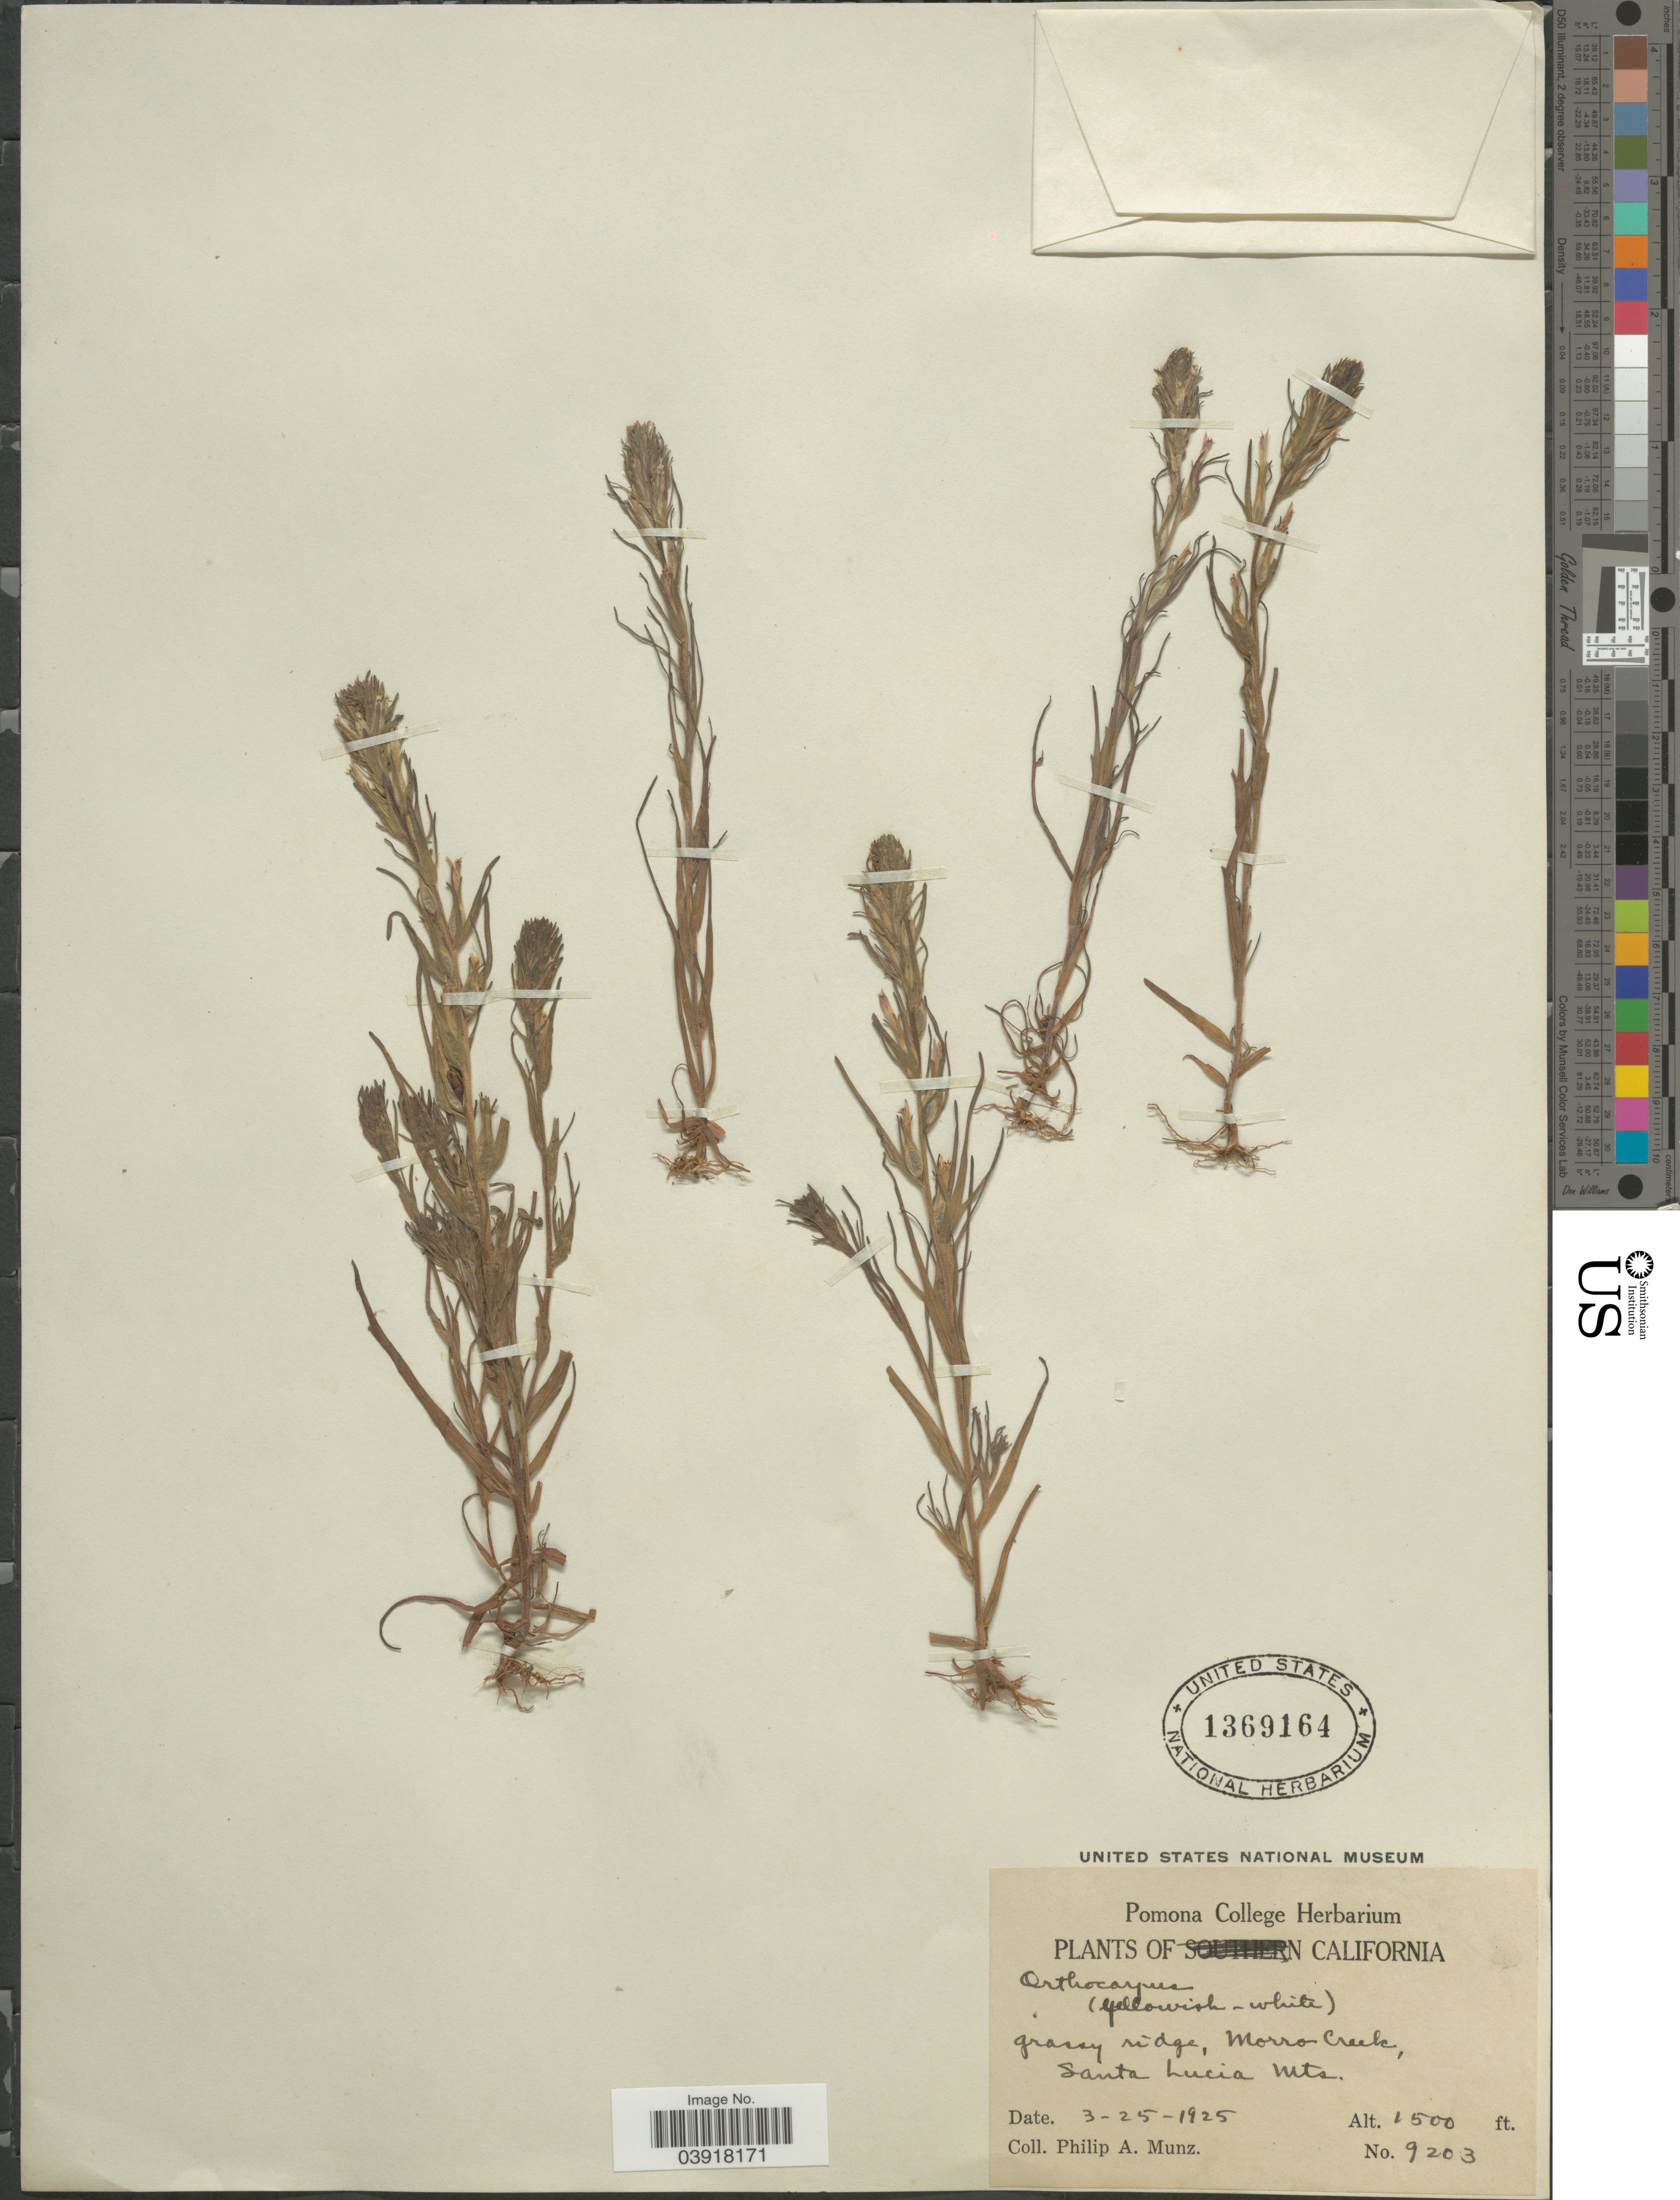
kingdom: Plantae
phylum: Tracheophyta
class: Magnoliopsida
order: Lamiales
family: Orobanchaceae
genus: Orthocarpus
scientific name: Orthocarpus sp.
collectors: P. A. Munz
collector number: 9203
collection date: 1925-03-25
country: United States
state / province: California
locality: Grassy ridge, Morro Creek, Santa Lucia Mts.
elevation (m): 457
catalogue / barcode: US 1369164